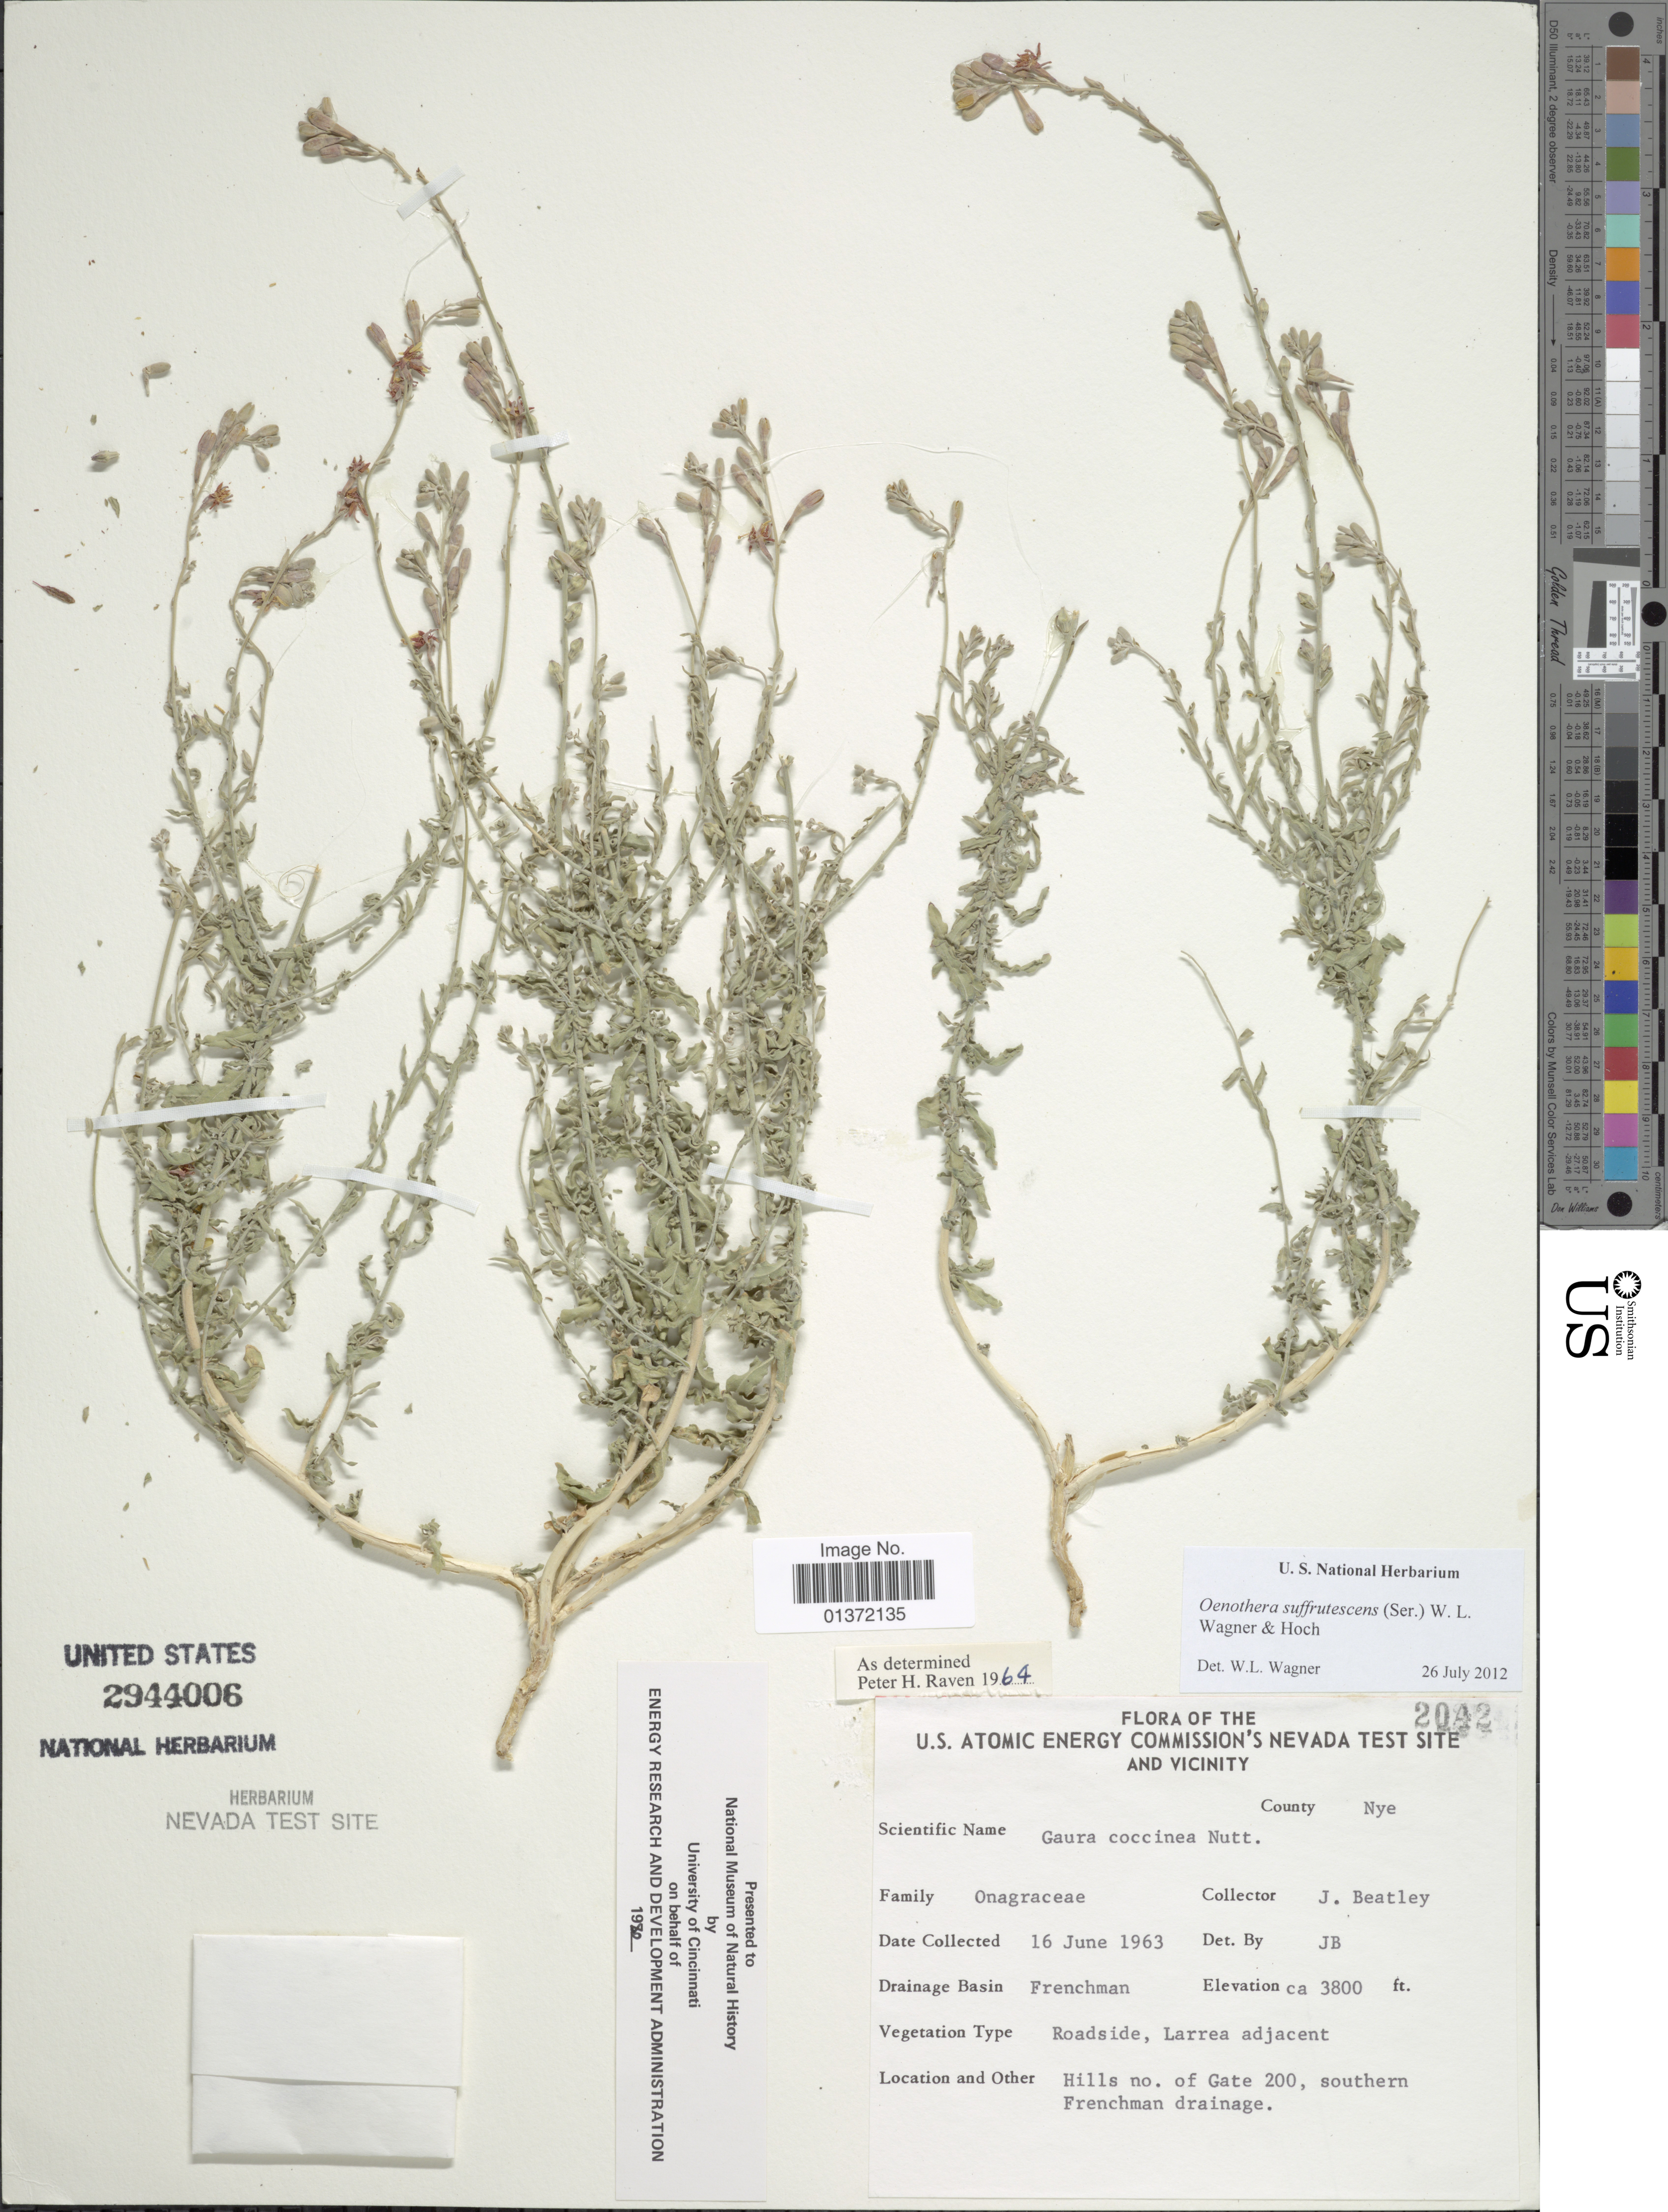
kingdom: Plantae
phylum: Tracheophyta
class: Magnoliopsida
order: Myrtales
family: Onagraceae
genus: Oenothera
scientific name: Oenothera suffrutescens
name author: (Ser.) W.L. Wagner & Hoch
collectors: J. C. Beatley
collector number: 2042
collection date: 1963-06-16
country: United States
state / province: Nevada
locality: U.S. Atomic energy commisssion's Nevada Test Site and vicinity, county Nye, hills no. of Gate 200, southern Frenchman drainage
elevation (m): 1158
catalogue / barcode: US 2944006